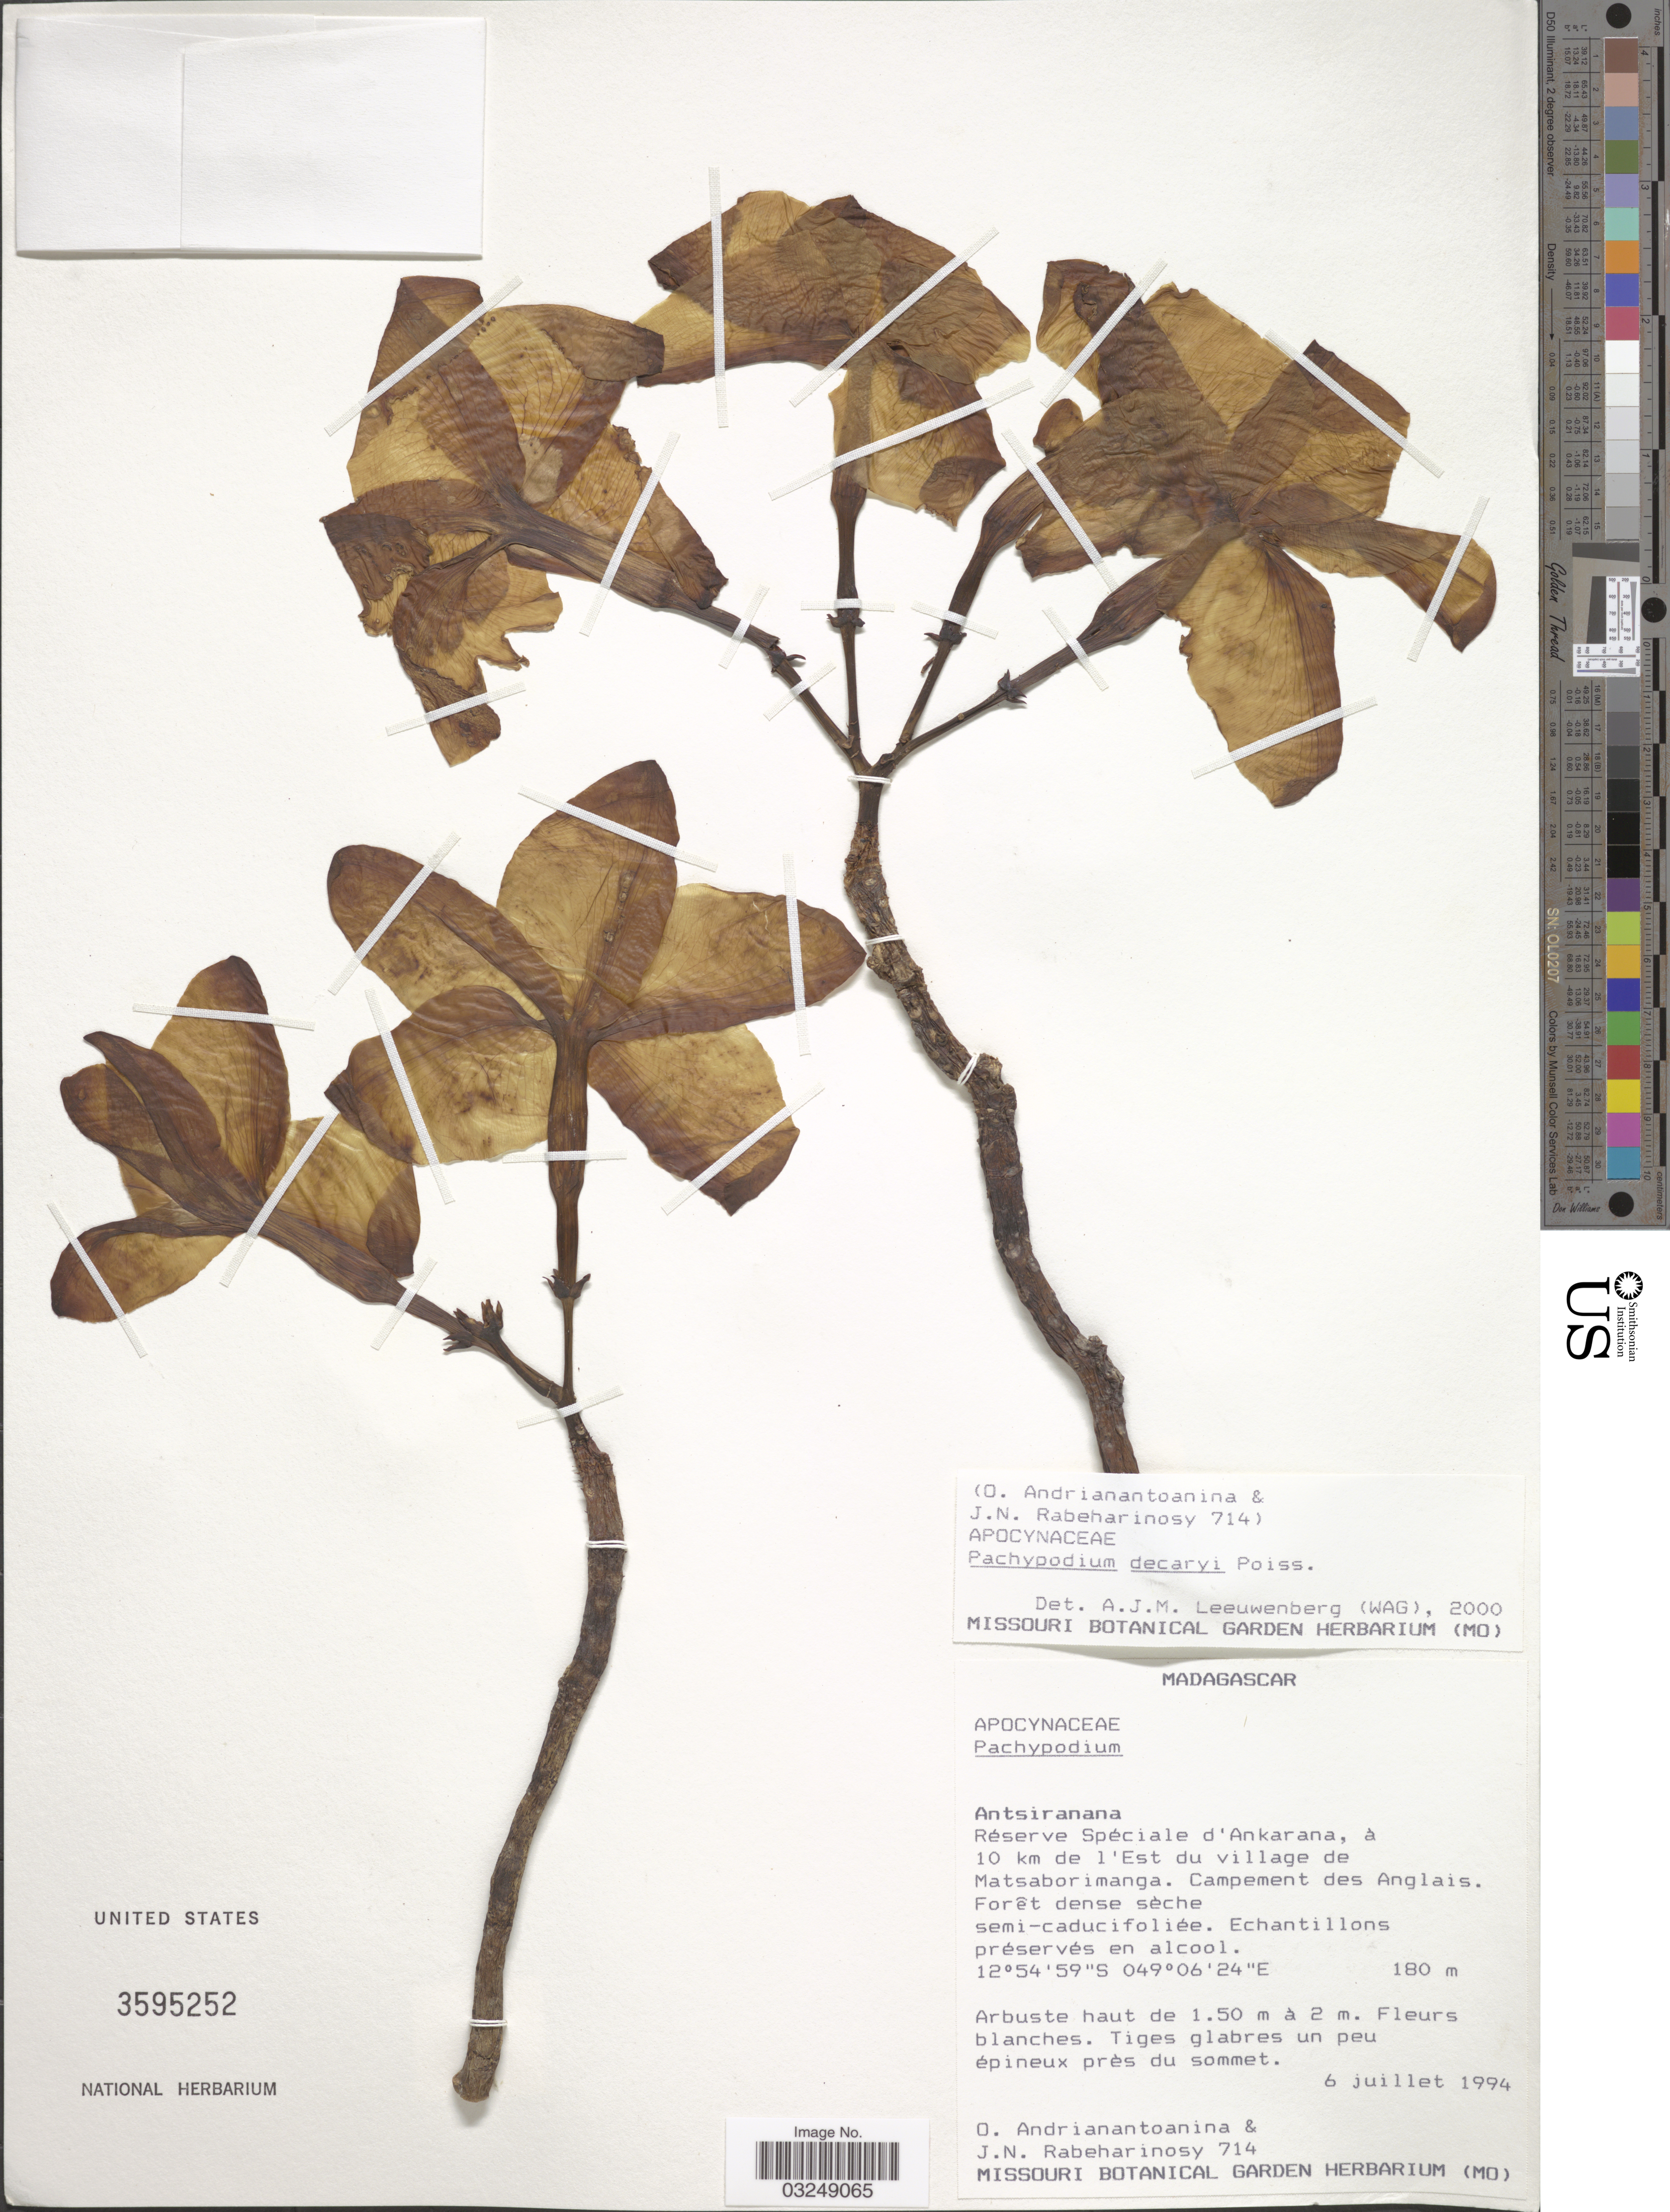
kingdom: Plantae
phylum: Tracheophyta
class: Magnoliopsida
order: Gentianales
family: Apocynaceae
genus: Pachypodium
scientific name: Pachypodium decaryi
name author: Poiss.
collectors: O. Andrianantoanina & J. N. Rabeharinosy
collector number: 714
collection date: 1994-07-06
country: Madagascar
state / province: Diana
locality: Réserve Spéciale d'Ankarana, à 10 km de l' Est du village de Matsaborimanga. Campement des Anglais.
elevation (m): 180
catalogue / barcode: US 3595252